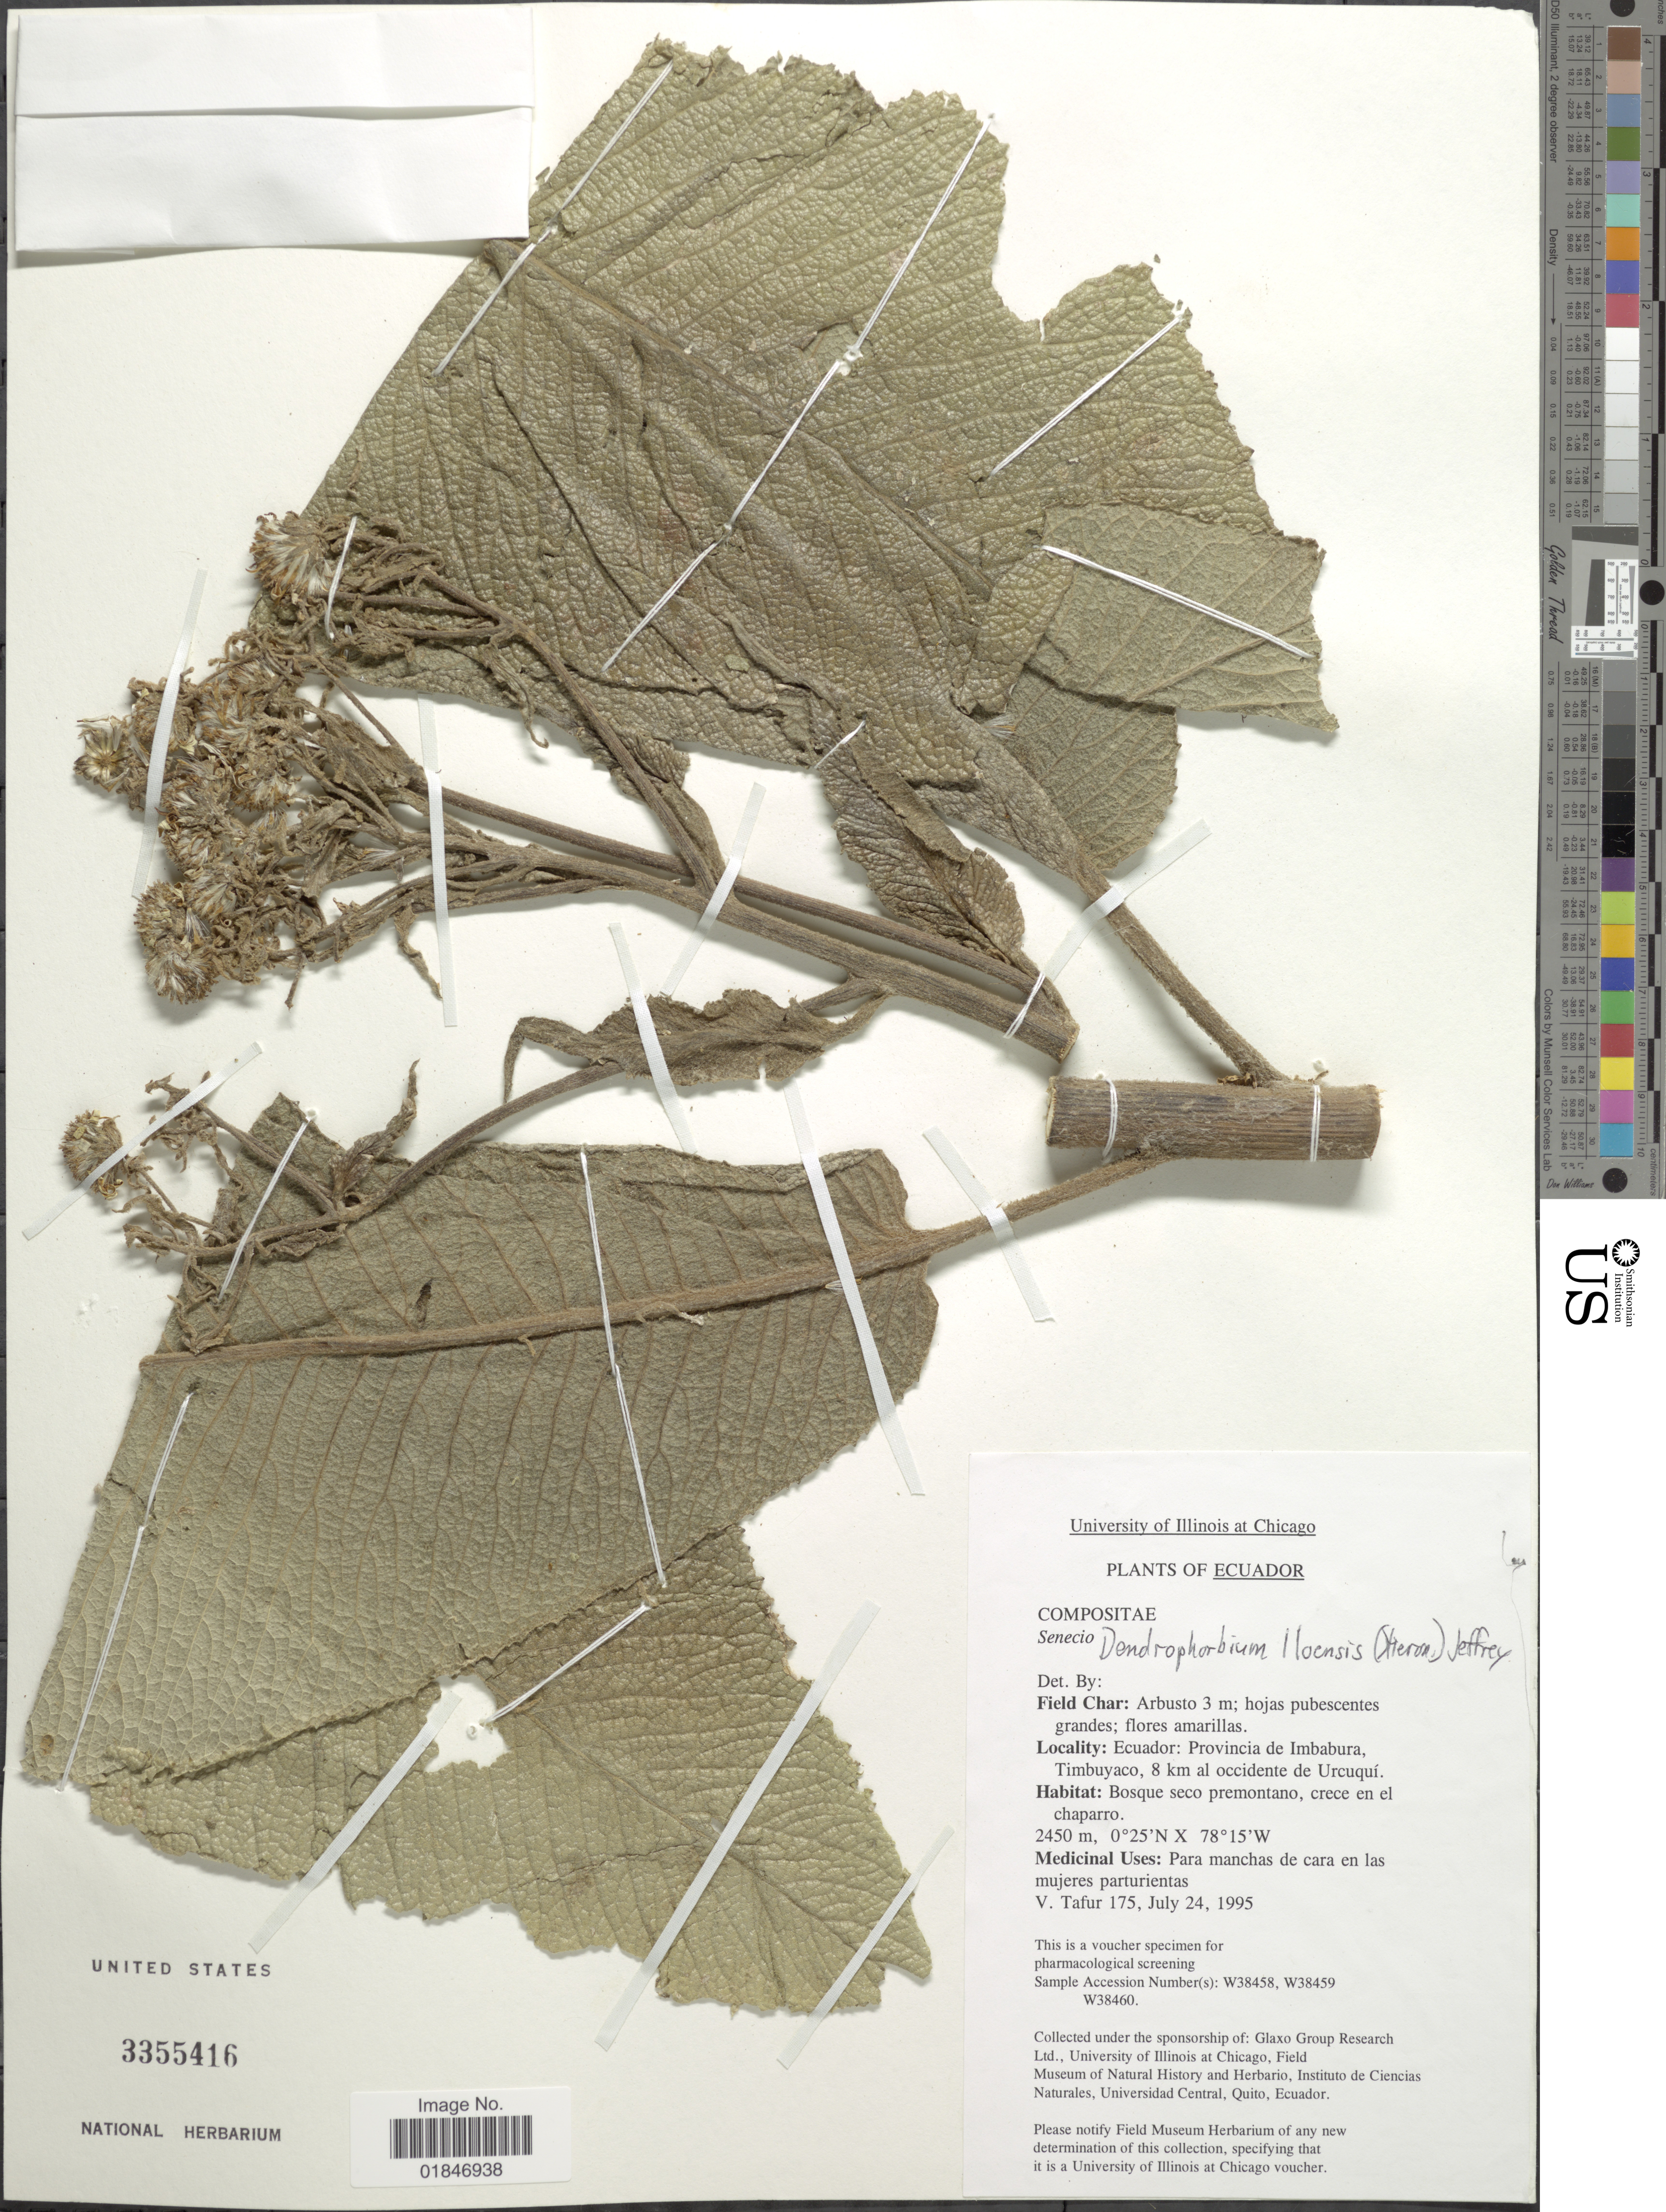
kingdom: Plantae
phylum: Tracheophyta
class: Magnoliopsida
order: Asterales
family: Asteraceae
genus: Dendrophorbium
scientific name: Dendrophorbium iloense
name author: (Hieron.) C. Jeffrey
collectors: V. Tafur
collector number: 175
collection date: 1995-07-24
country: Ecuador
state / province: Imbabura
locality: Ecuador: Provincia de Imbabura Timbuyaco, 8 km al occidente de Urcuqui.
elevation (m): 2450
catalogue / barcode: US 3355416